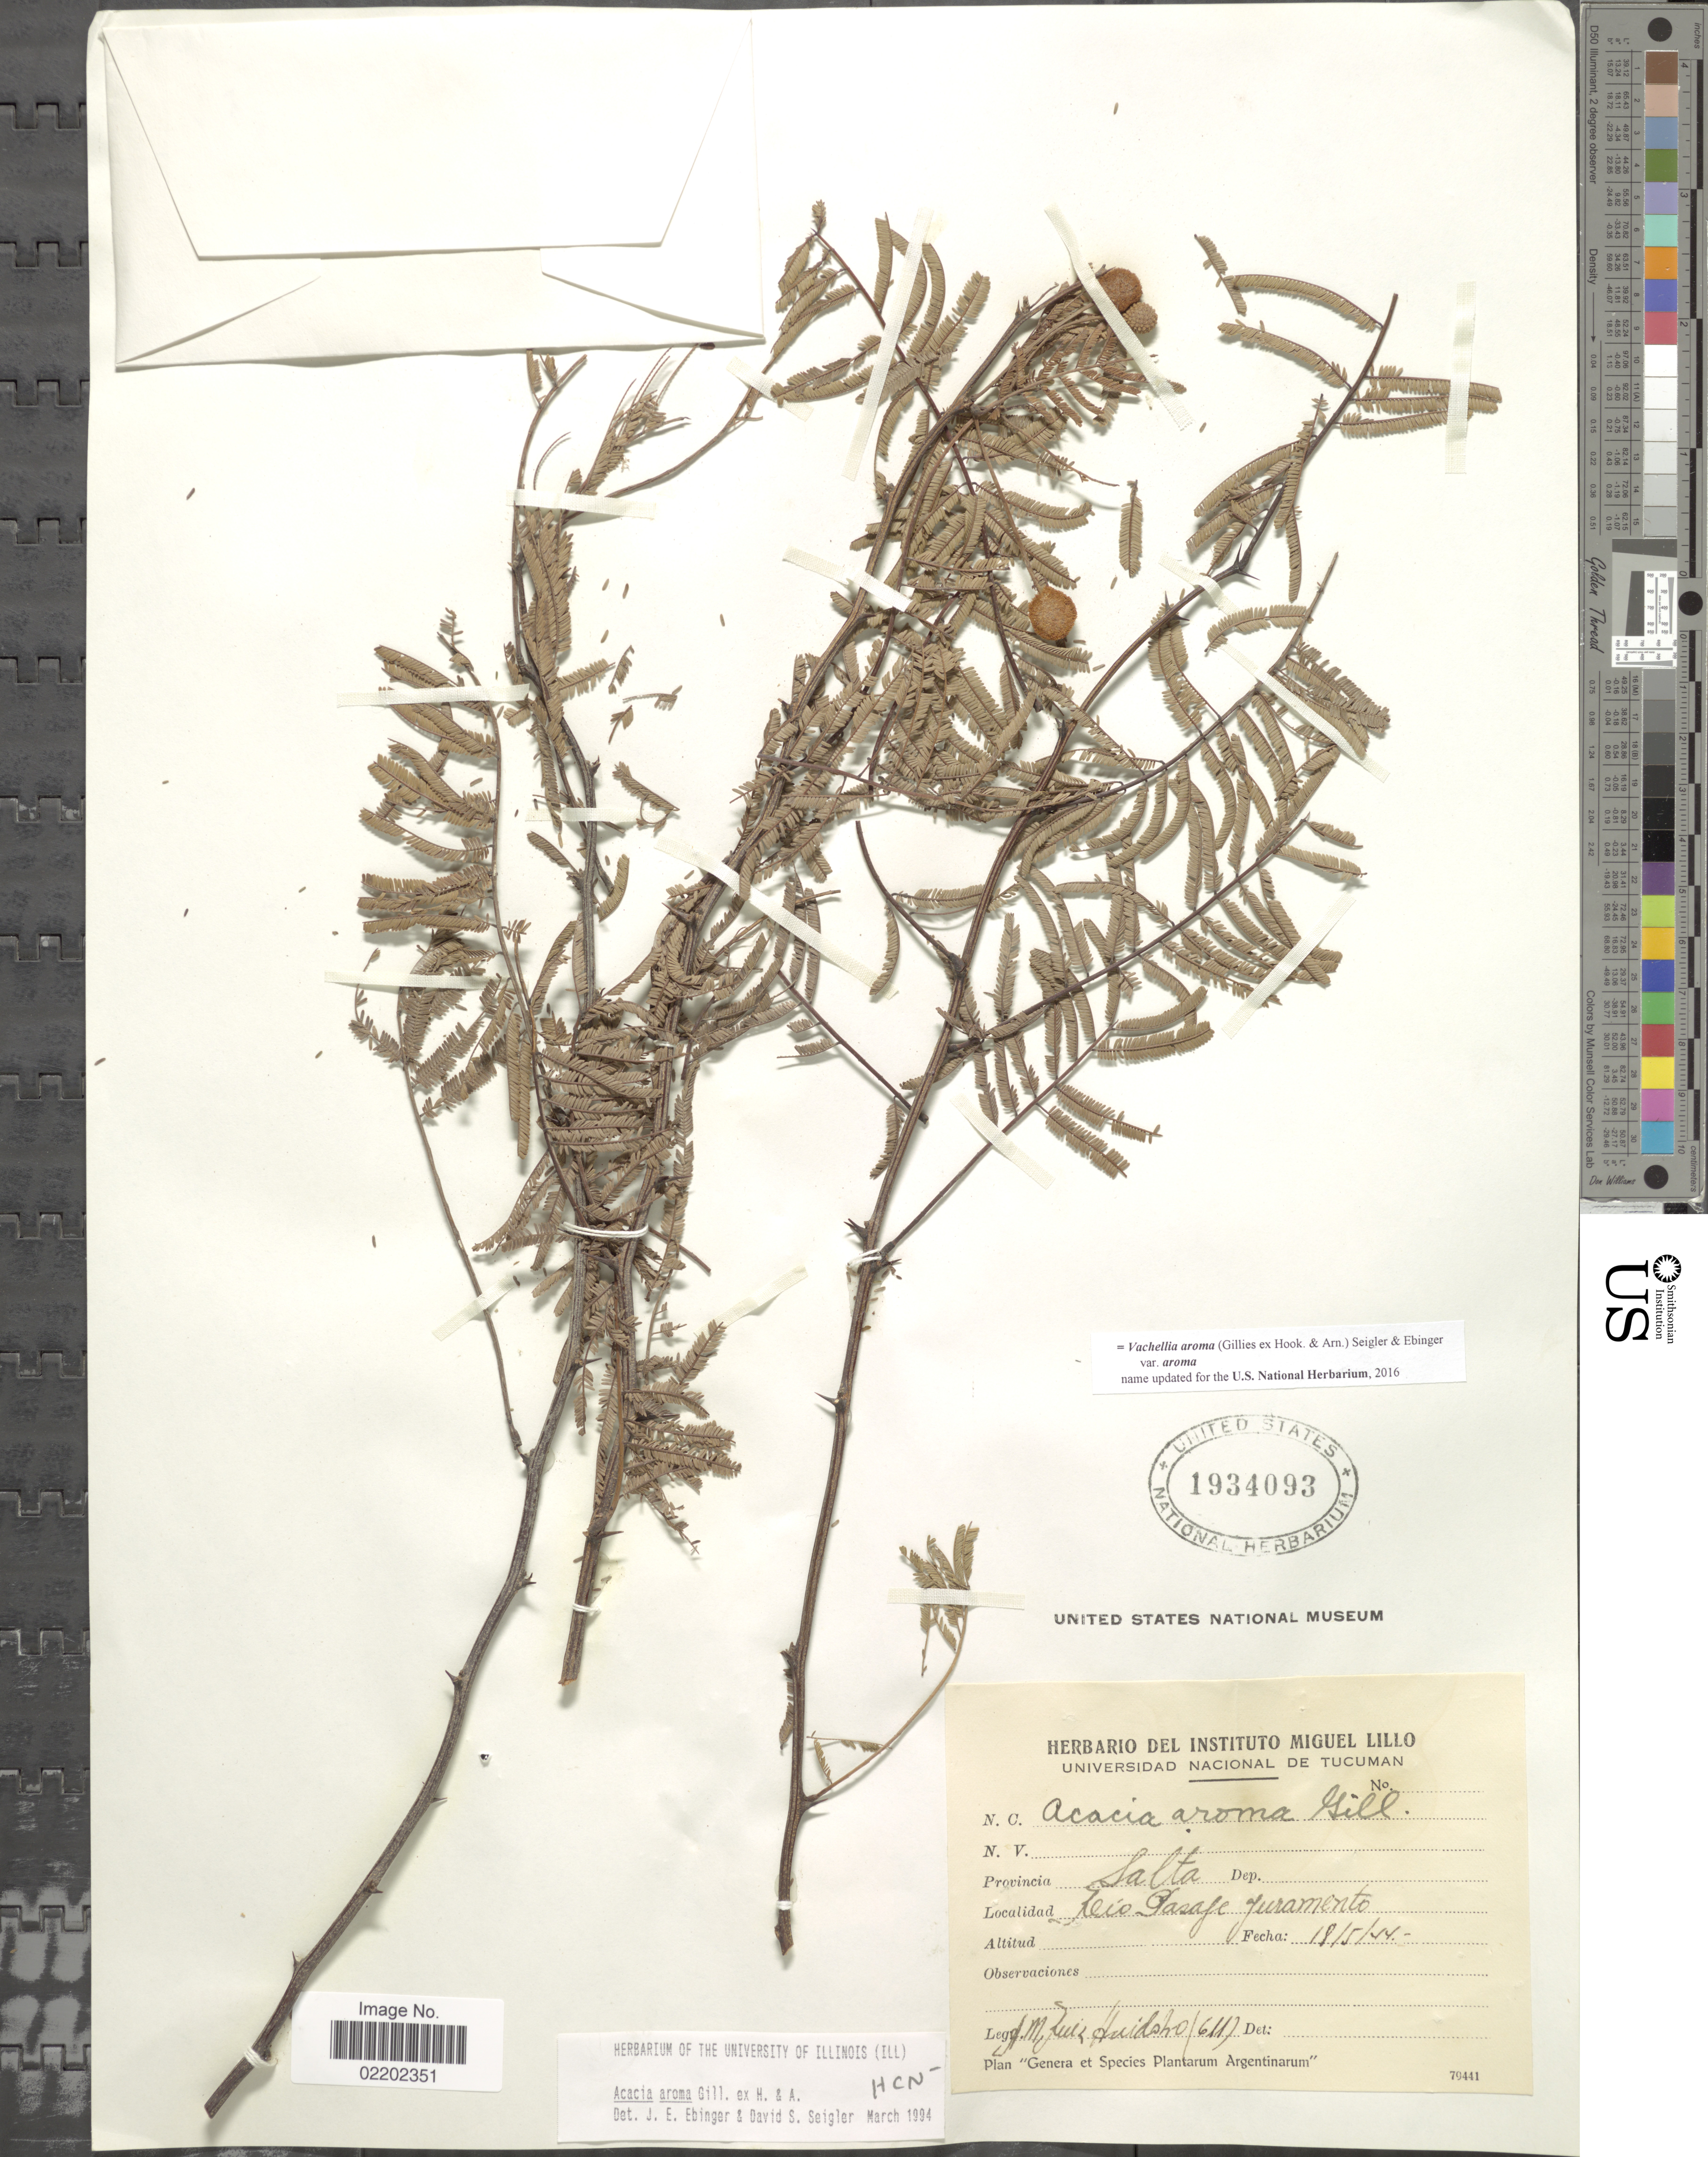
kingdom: Plantae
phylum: Tracheophyta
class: Magnoliopsida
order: Fabales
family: Fabaceae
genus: Vachellia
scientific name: Vachellia aroma var. aroma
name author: (Gillies ex Hook. & Arn.) Seigler & Ebinger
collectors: A. Ruiz Huidobo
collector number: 611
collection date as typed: Transcribed d/m/y: 18/5/44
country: Argentina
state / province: Salta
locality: Rio Pasage Juramento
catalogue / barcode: US 1934093